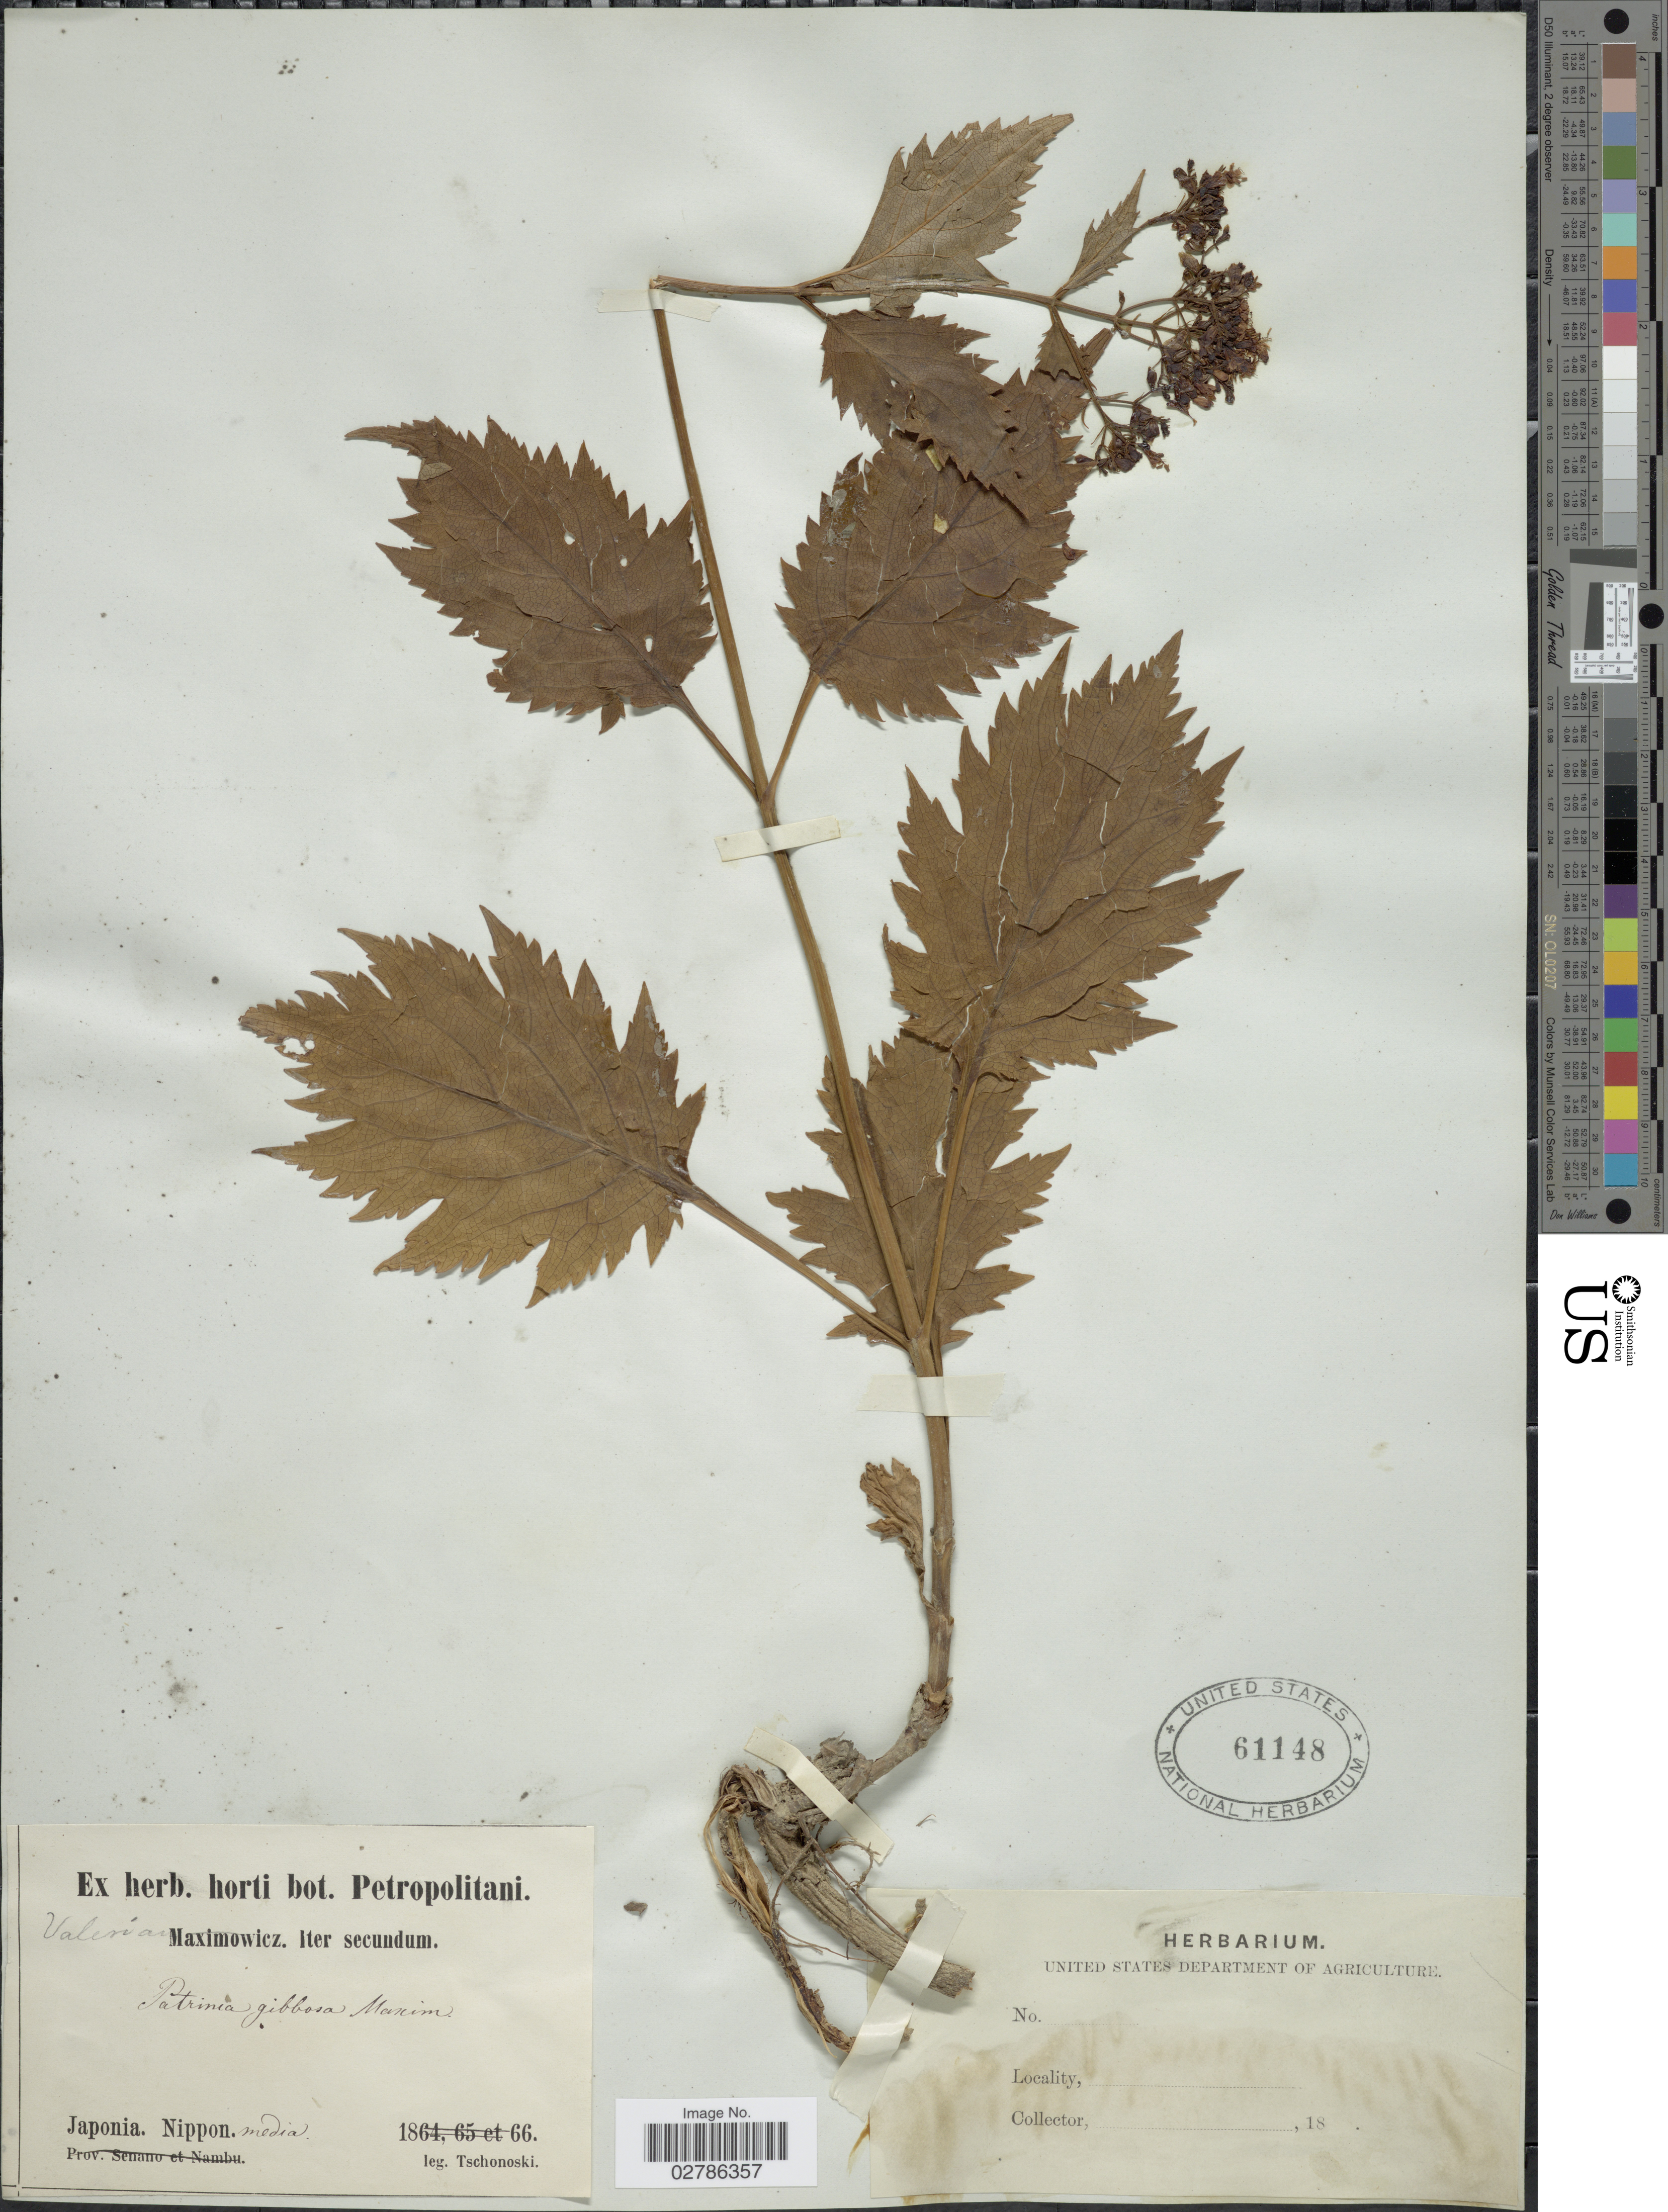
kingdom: Plantae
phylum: Tracheophyta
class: Magnoliopsida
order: Dipsacales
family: Caprifoliaceae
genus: Patrinia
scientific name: Patrinia gibbosa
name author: Maxim.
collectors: -. Tschonoski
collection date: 1866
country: Japan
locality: Japonia, Nippon, media.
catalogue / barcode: US 61148